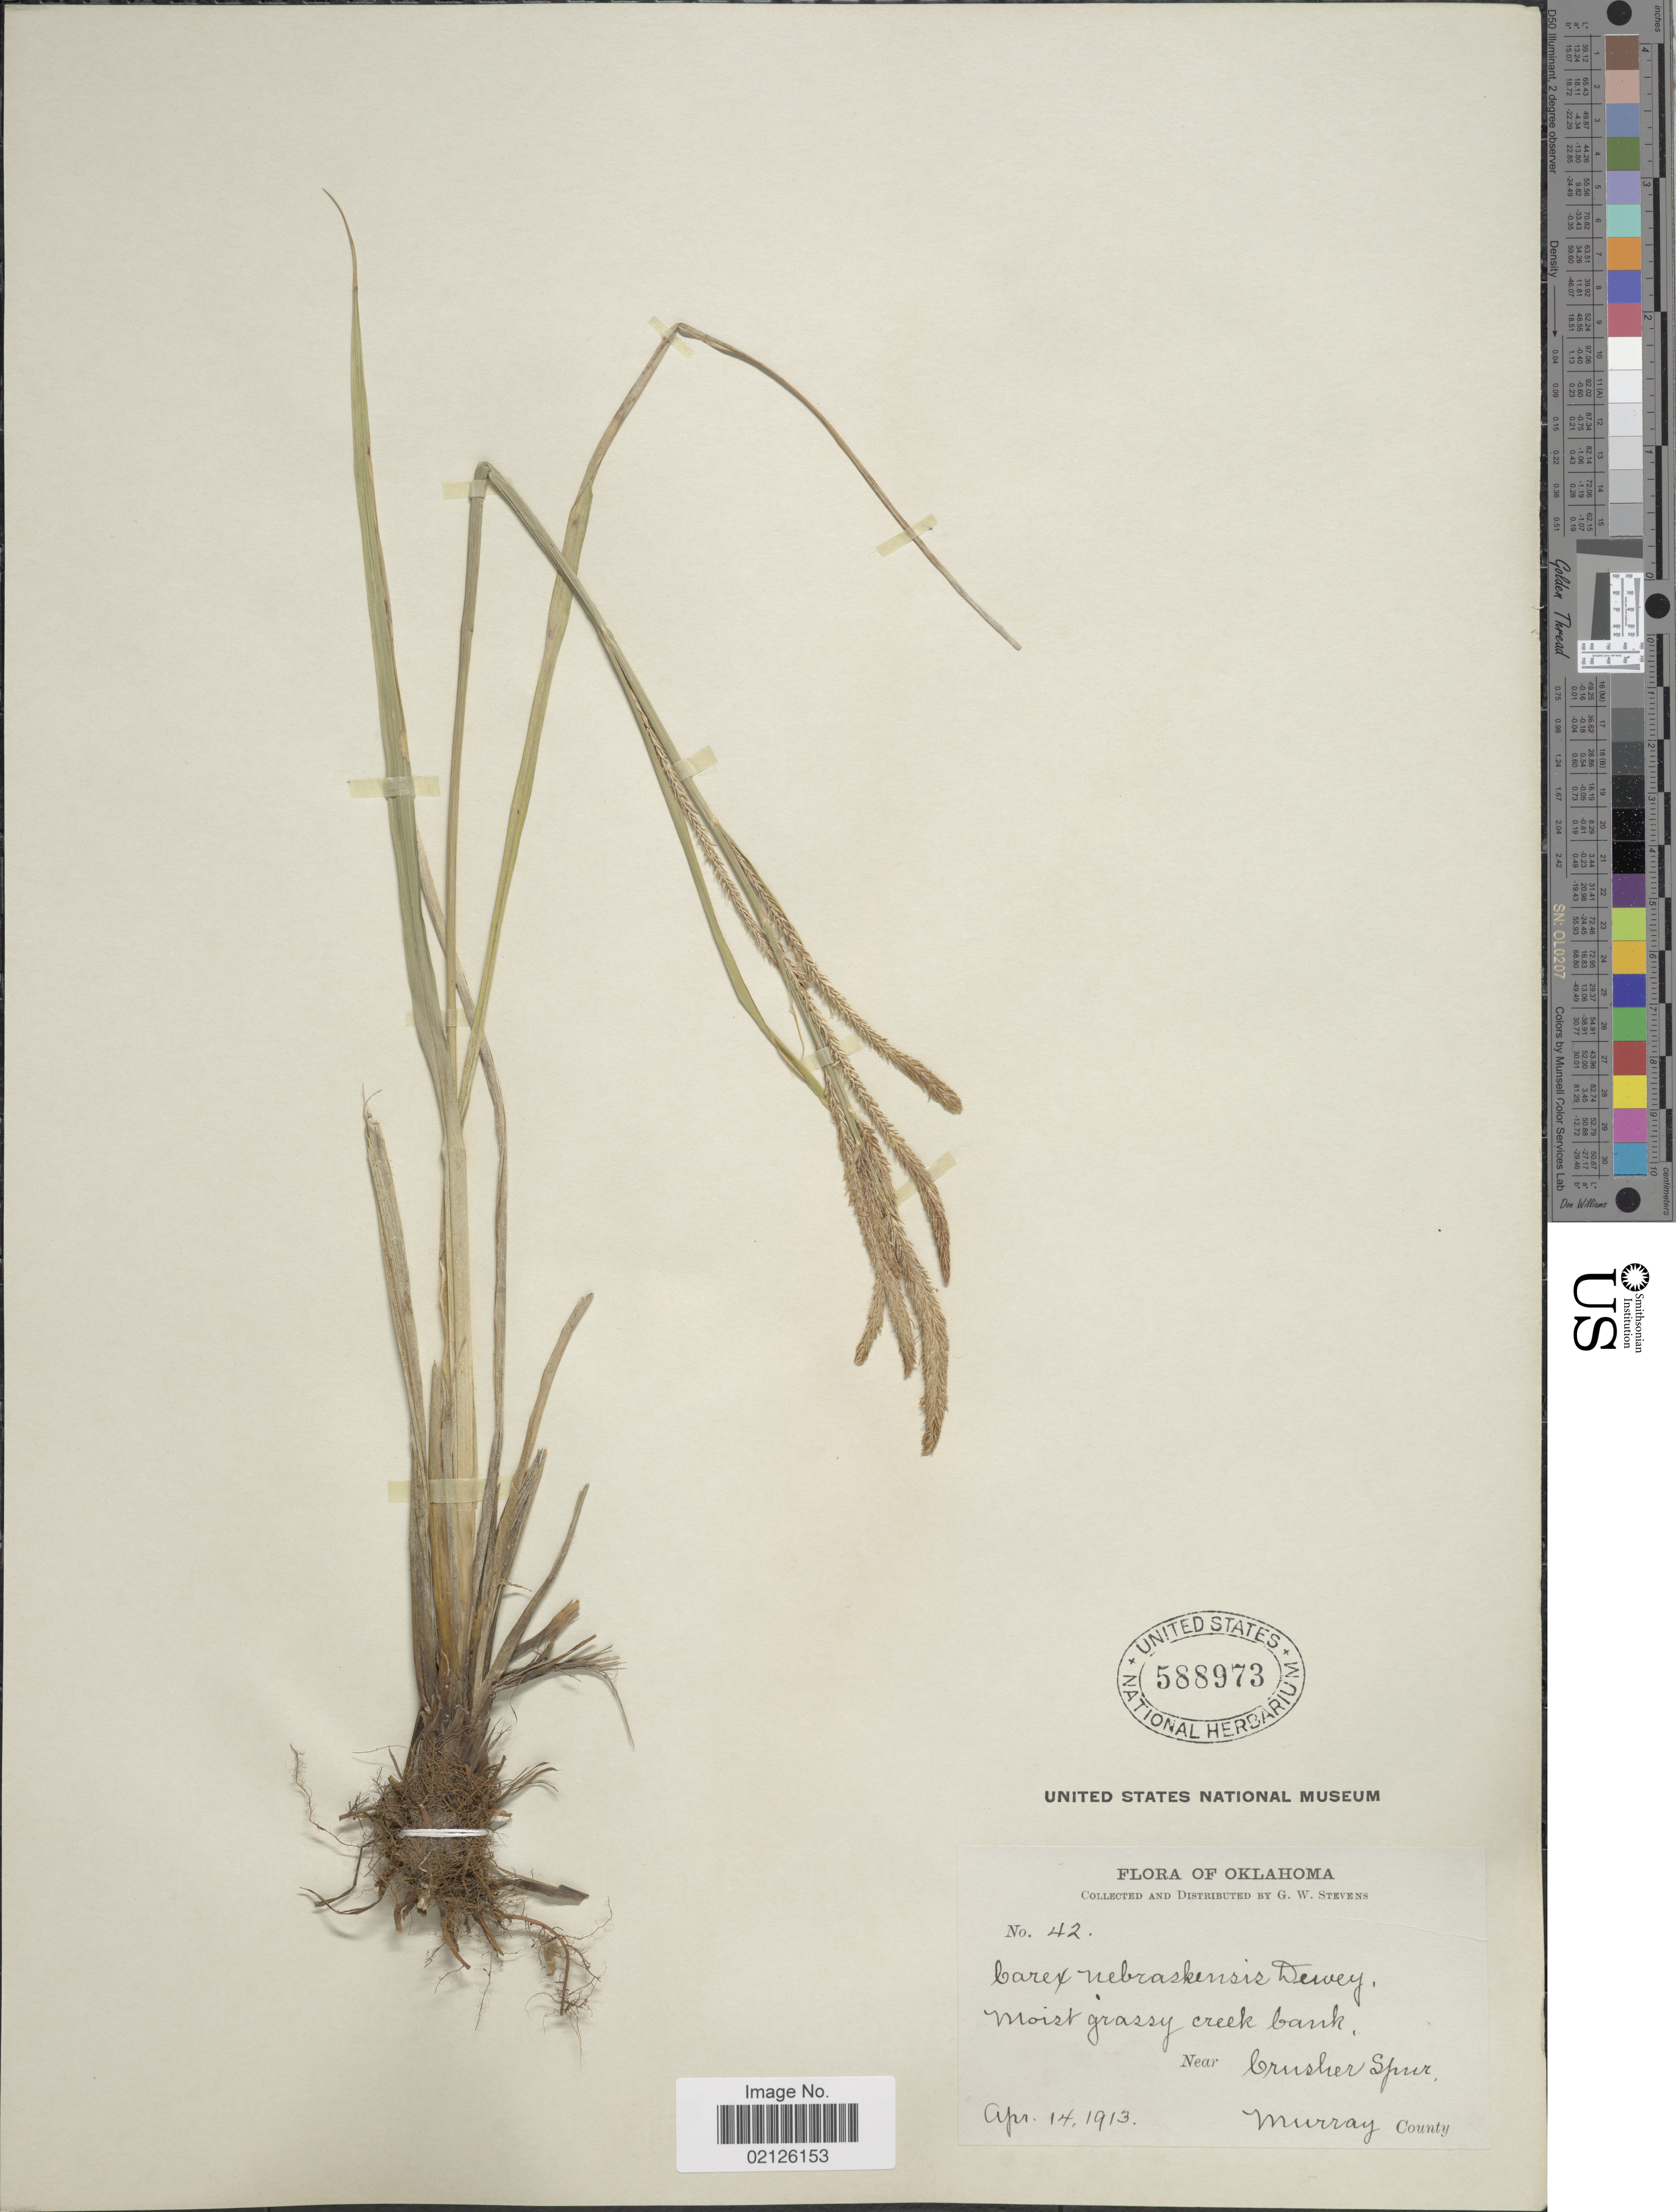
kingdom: Plantae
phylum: Tracheophyta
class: Liliopsida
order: Poales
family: Cyperaceae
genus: Carex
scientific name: Carex nebrascensis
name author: Dewey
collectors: G. W. Stevens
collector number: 42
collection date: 1913-04-14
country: United States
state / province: Oklahoma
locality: Moist grassy creek bank, Near Crusher Spur, Murray County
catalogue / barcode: US 588973